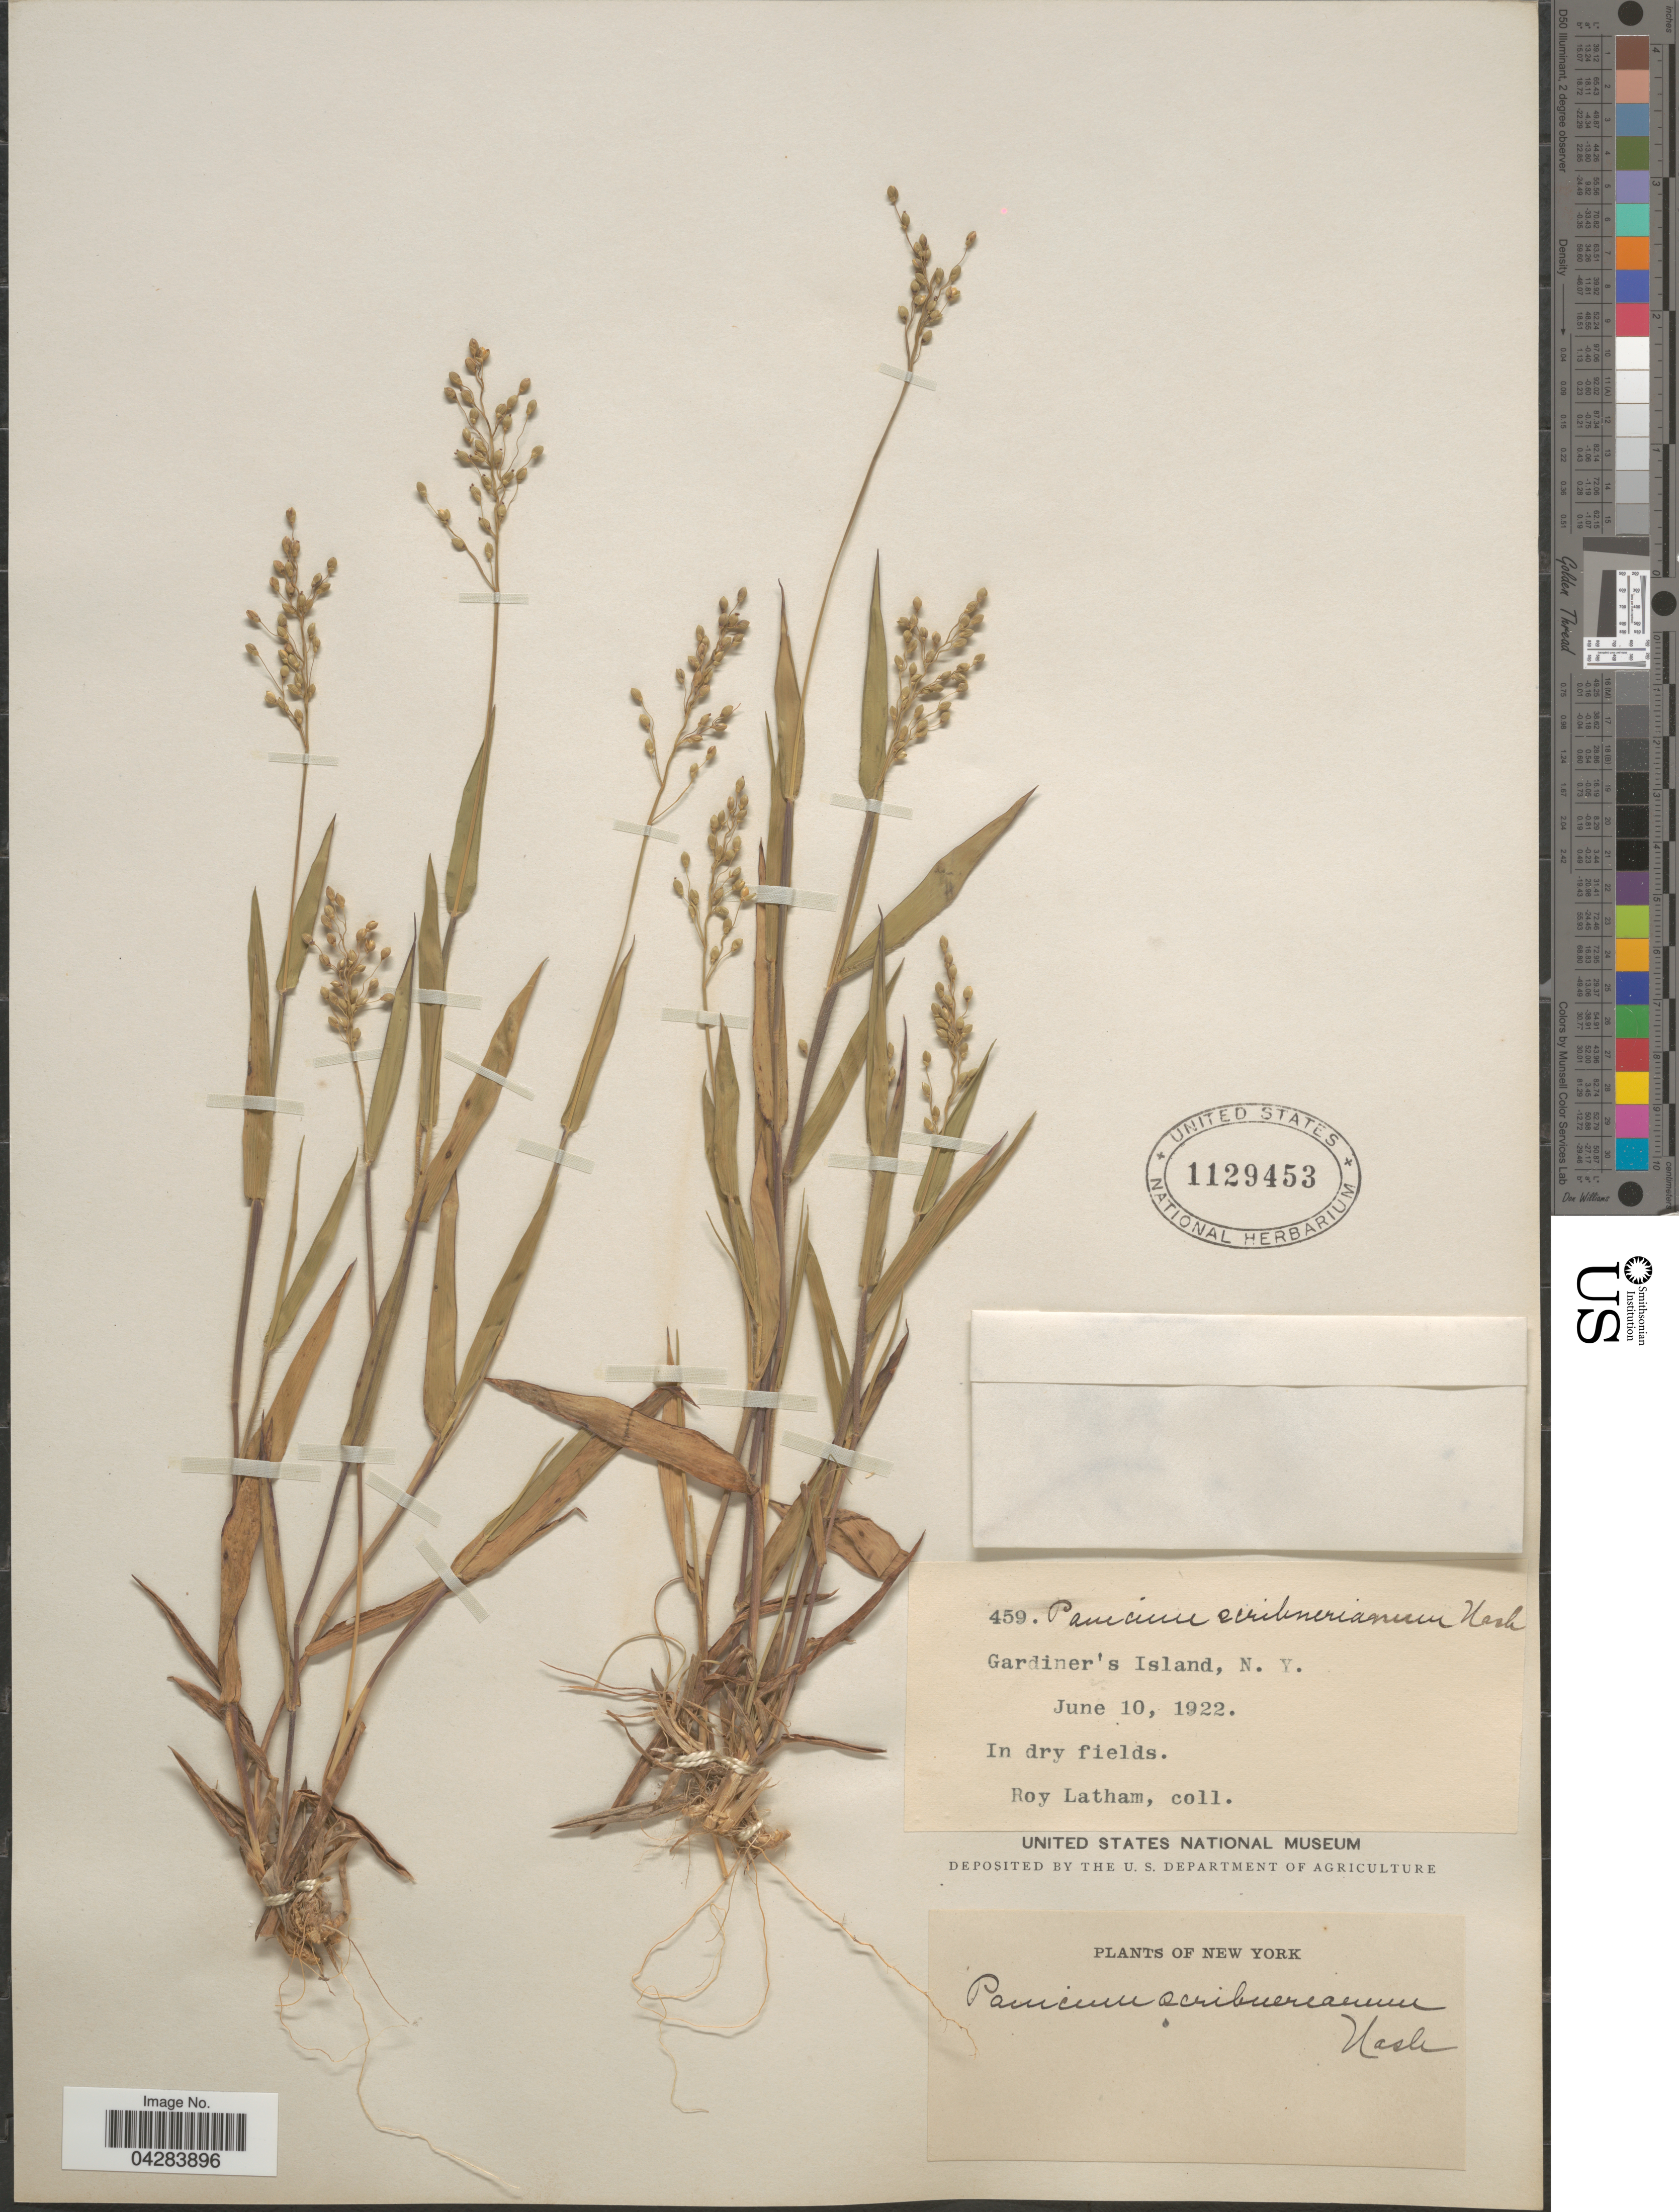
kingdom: Plantae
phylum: Tracheophyta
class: Liliopsida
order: Poales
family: Poaceae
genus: Dichanthelium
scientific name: Dichanthelium oligosanthes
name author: (Schult.) Gould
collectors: R. Latham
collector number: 459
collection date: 1922-06-10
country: United States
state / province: New York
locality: Gardiner's Island. In dry fields.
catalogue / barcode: US 1129453